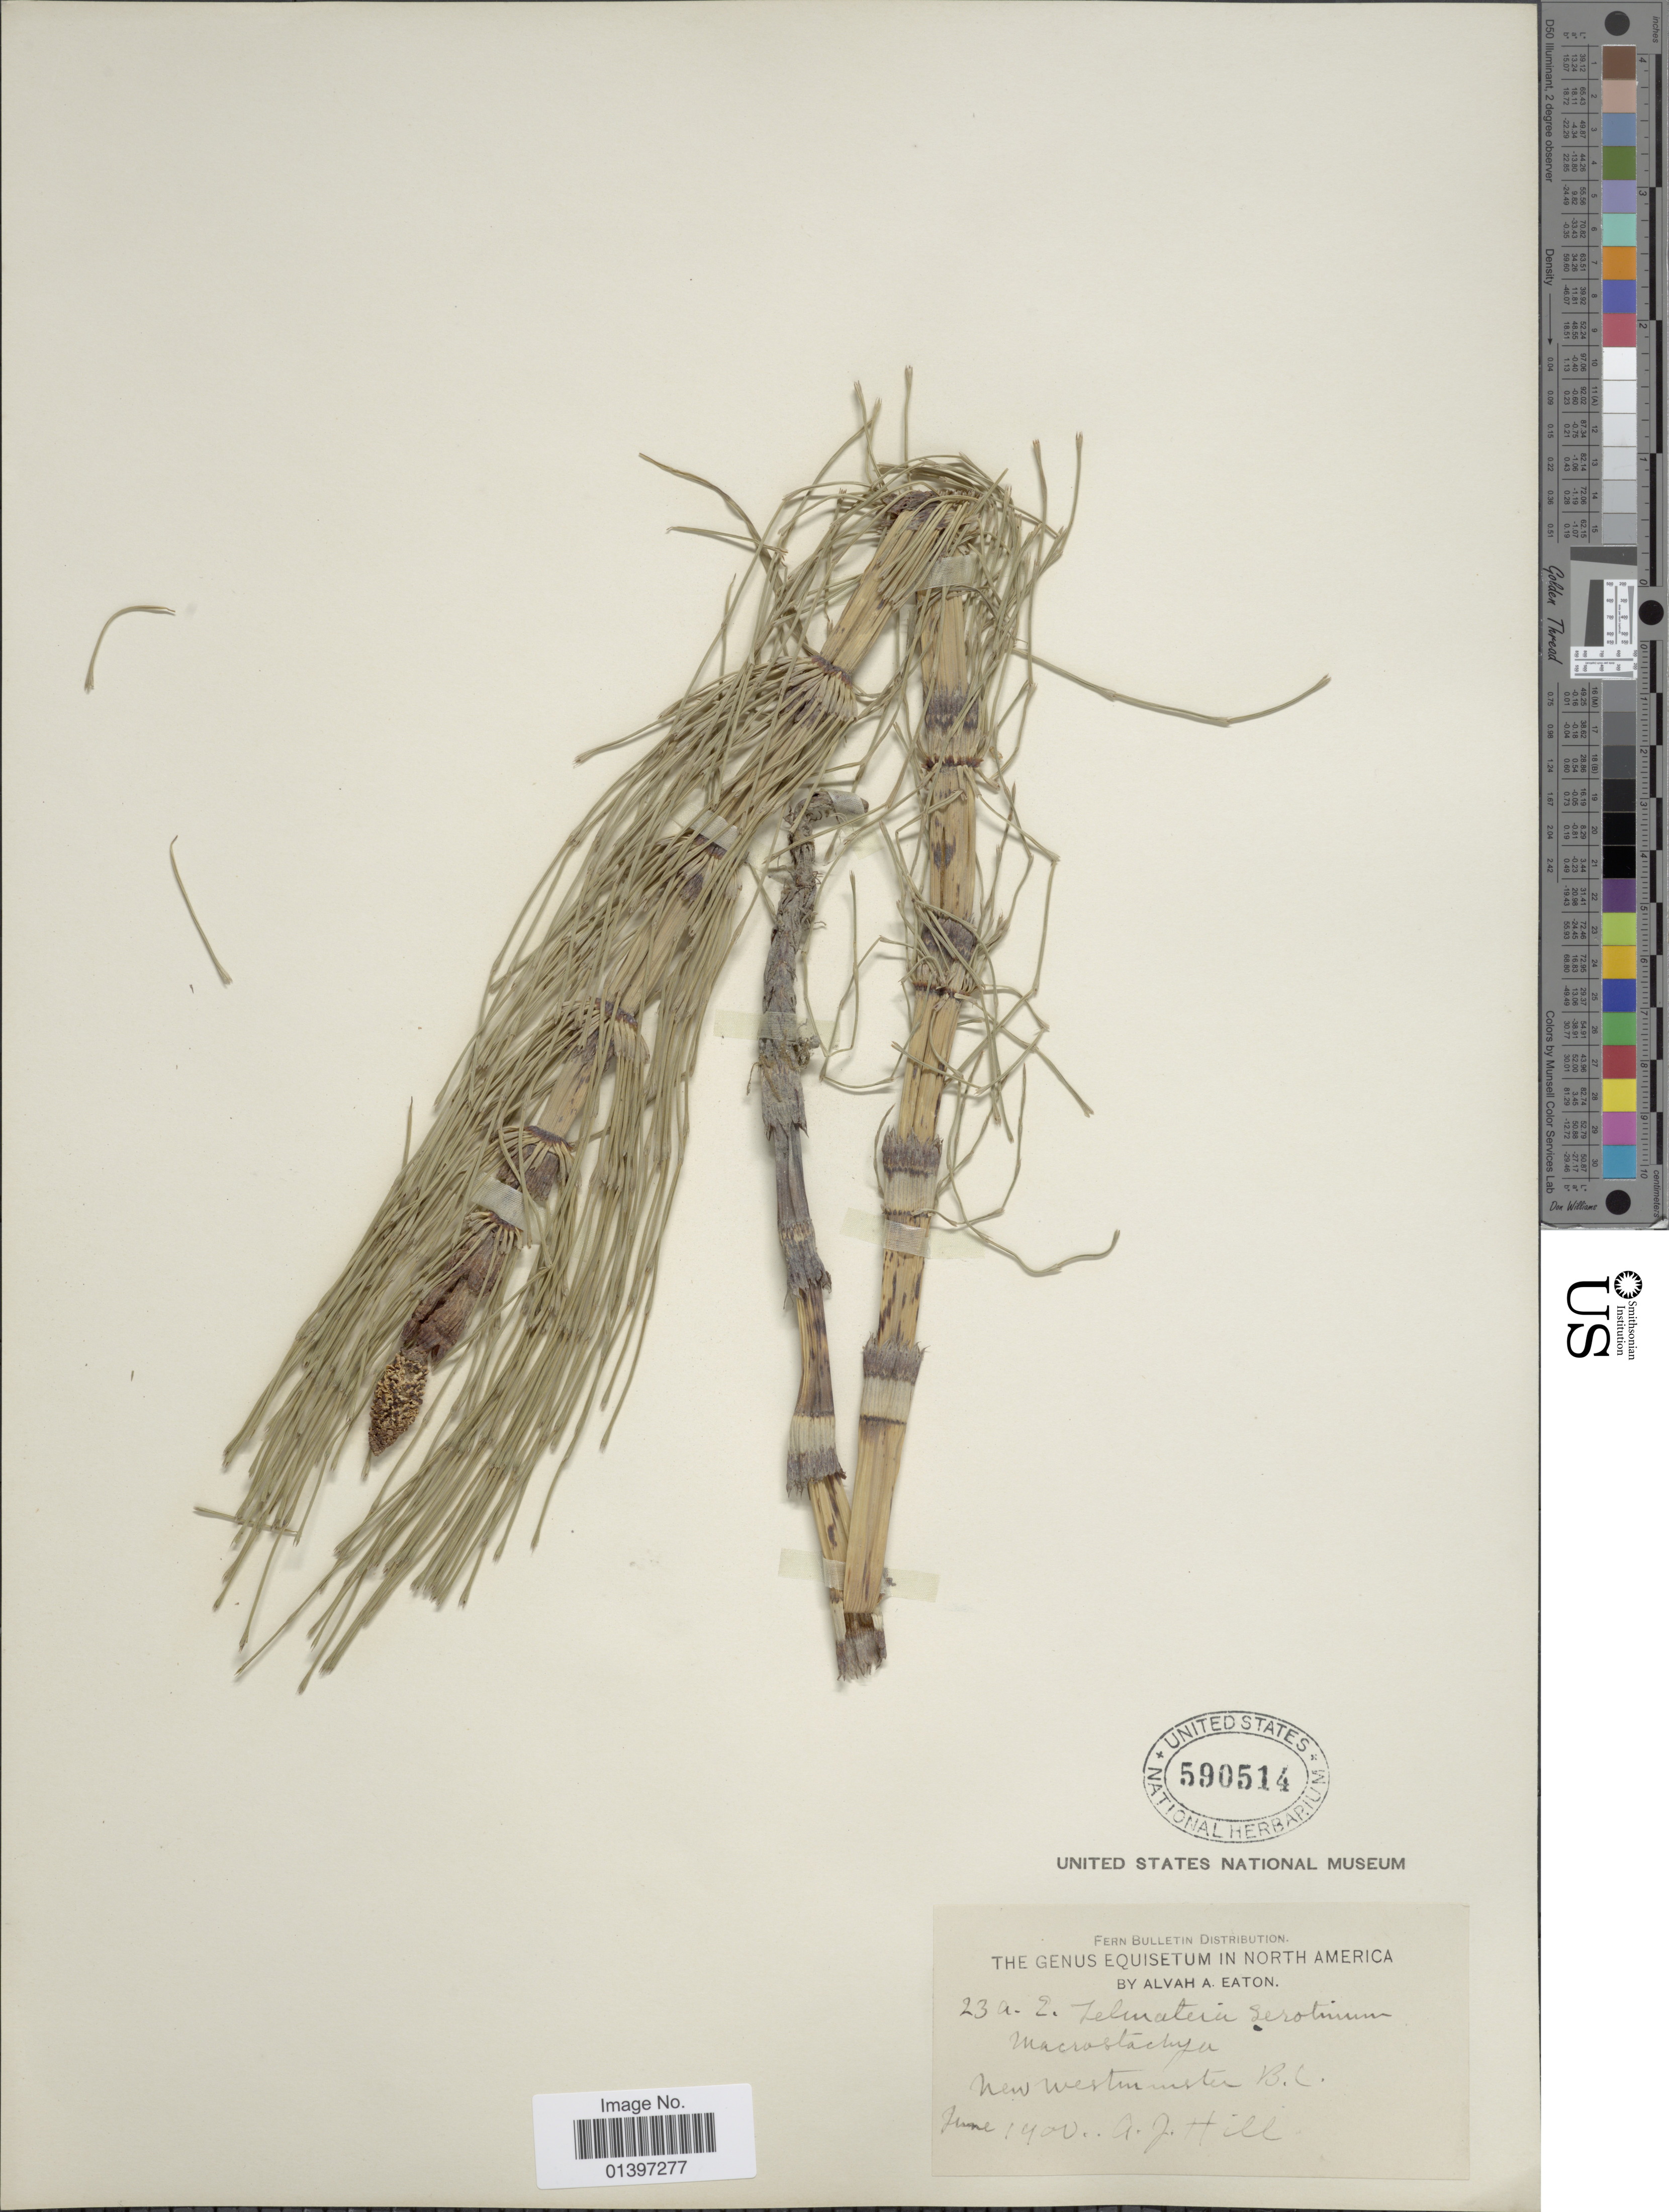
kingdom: Plantae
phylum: Tracheophyta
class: Polypodiopsida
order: Equisetales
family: Equisetaceae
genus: Equisetum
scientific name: Equisetum telmateia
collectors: A. Hill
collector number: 23a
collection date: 1900-06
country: Canada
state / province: British Columbia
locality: New Westminister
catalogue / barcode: US 590514